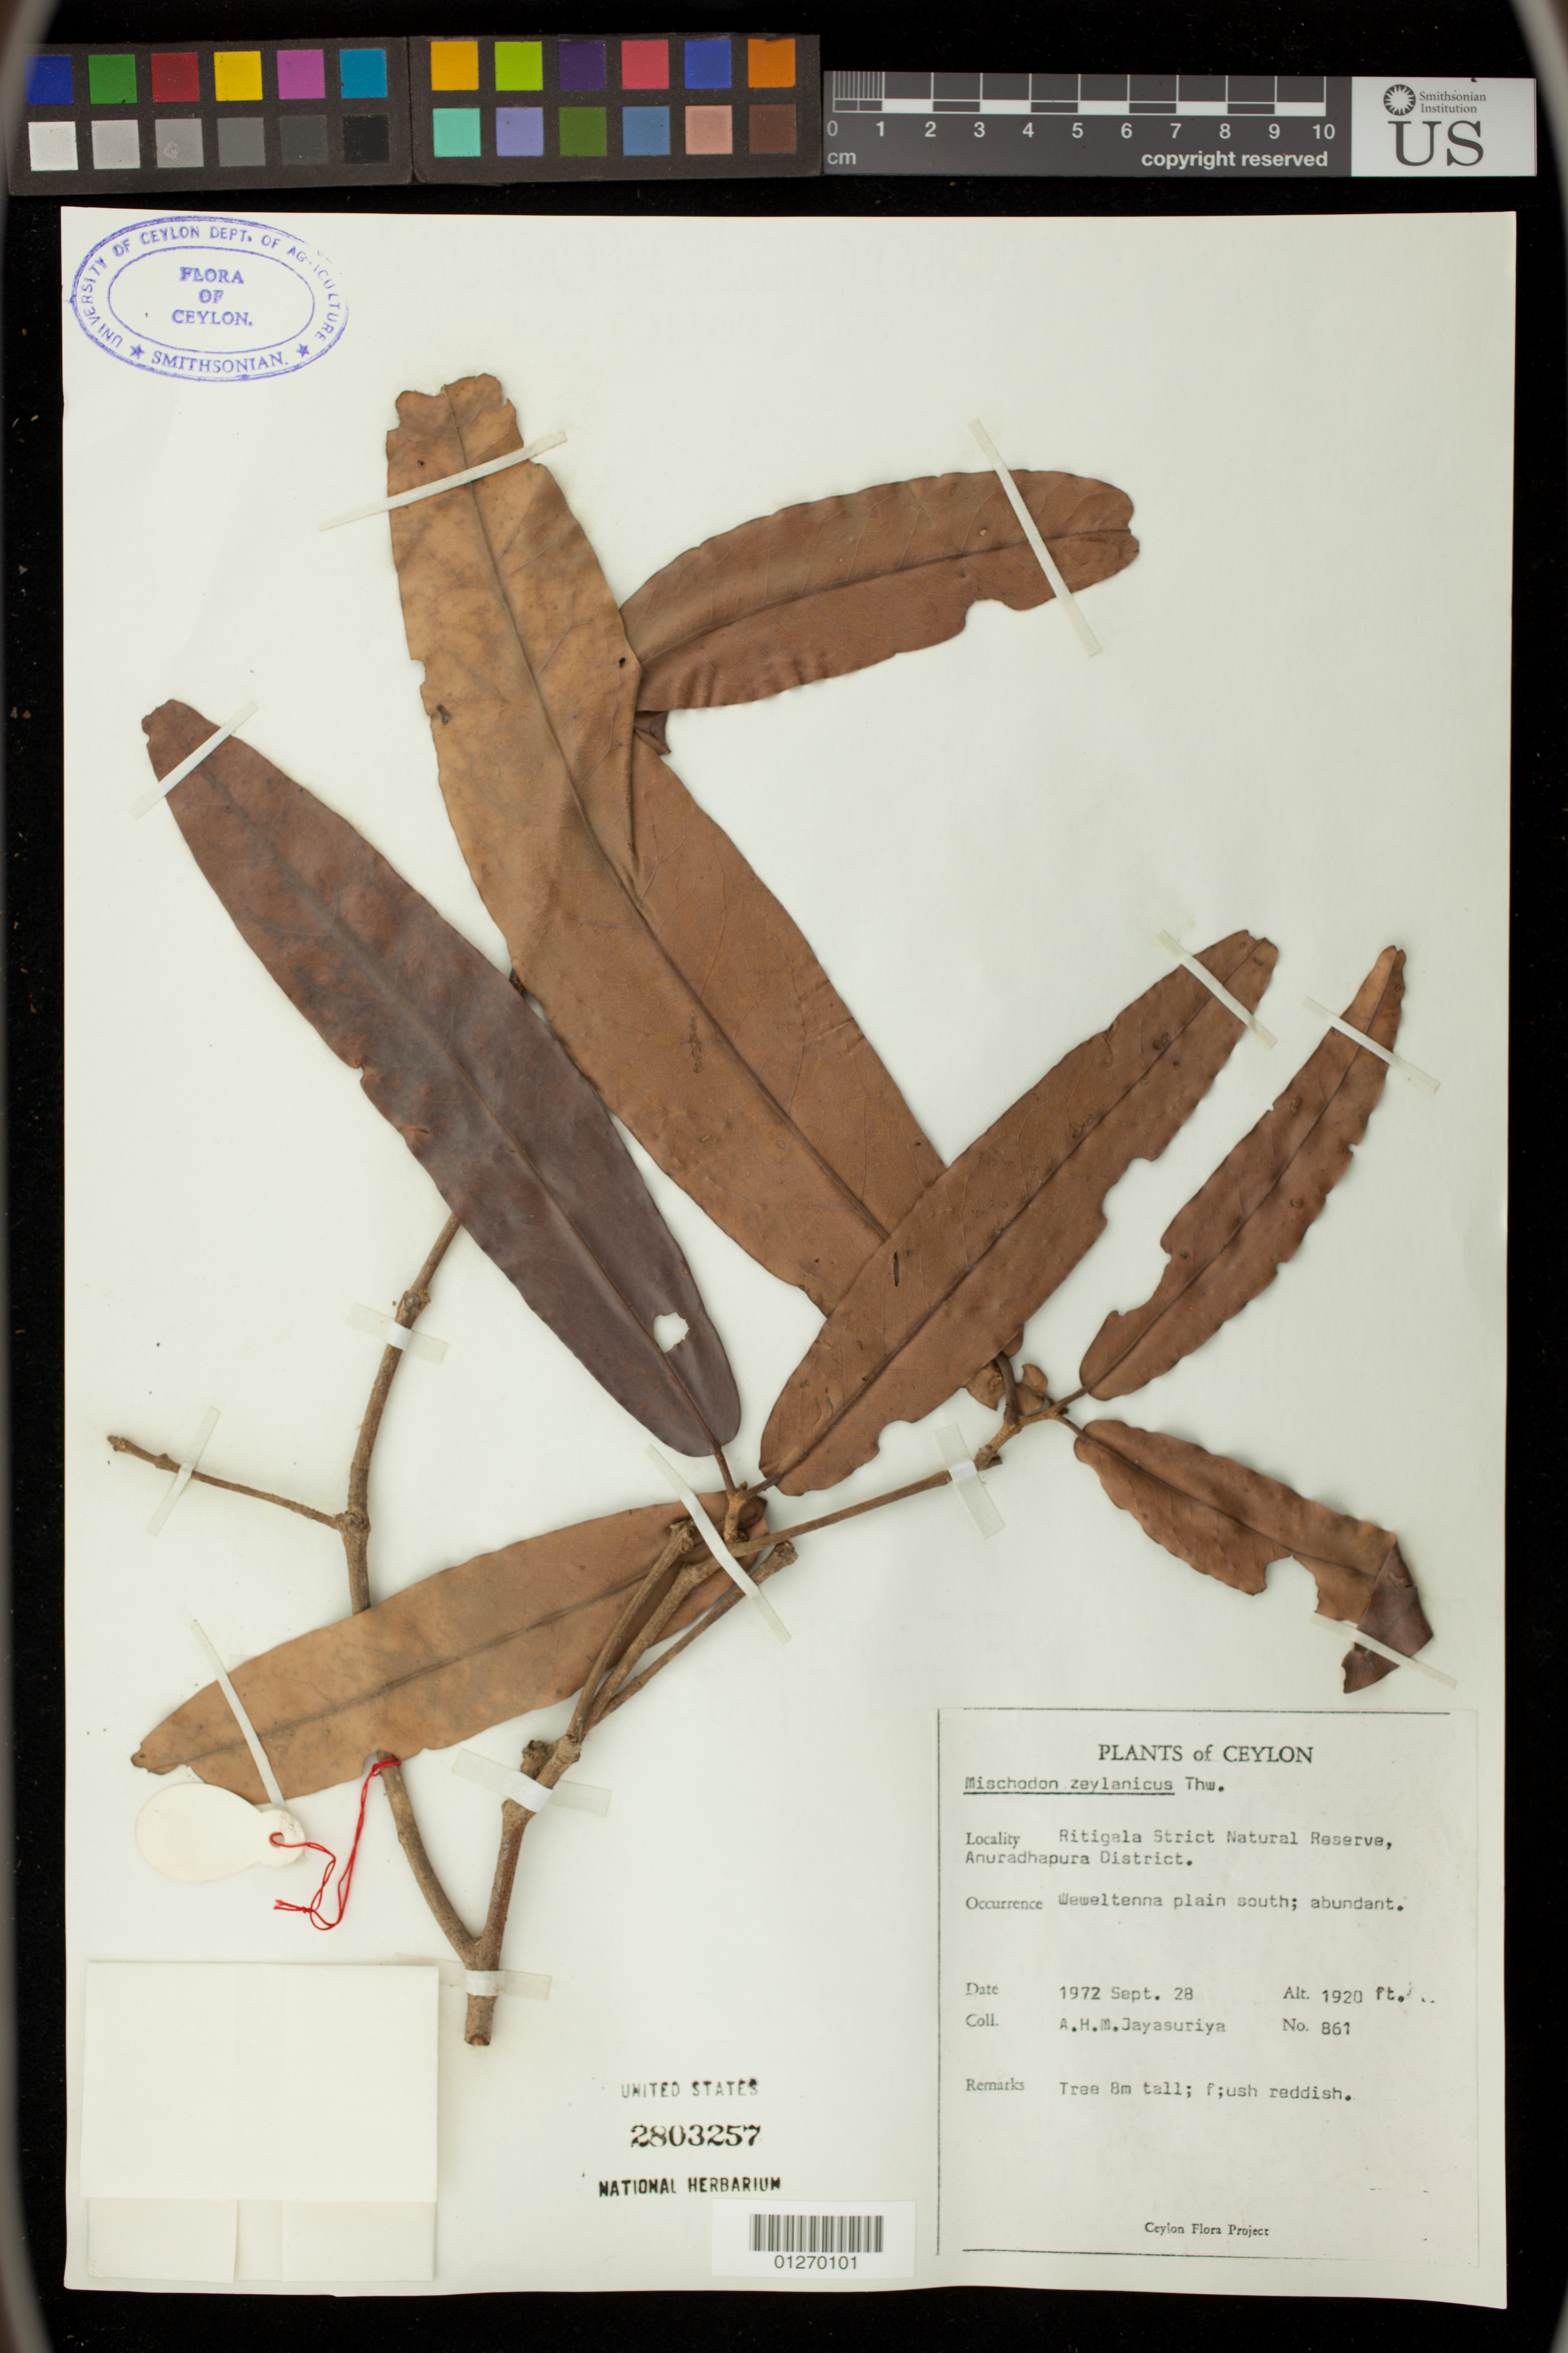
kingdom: Plantae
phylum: Tracheophyta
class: Magnoliopsida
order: Malpighiales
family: Picrodendraceae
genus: Mischodon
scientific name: Mischodon zeylanicus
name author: Thwaites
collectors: A. H. Jayasuriya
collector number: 861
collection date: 1972-09-28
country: Sri Lanka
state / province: North Central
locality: Ritigala Strict Nature Reserve, Anuradhapura District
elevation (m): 585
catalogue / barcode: US 2803257